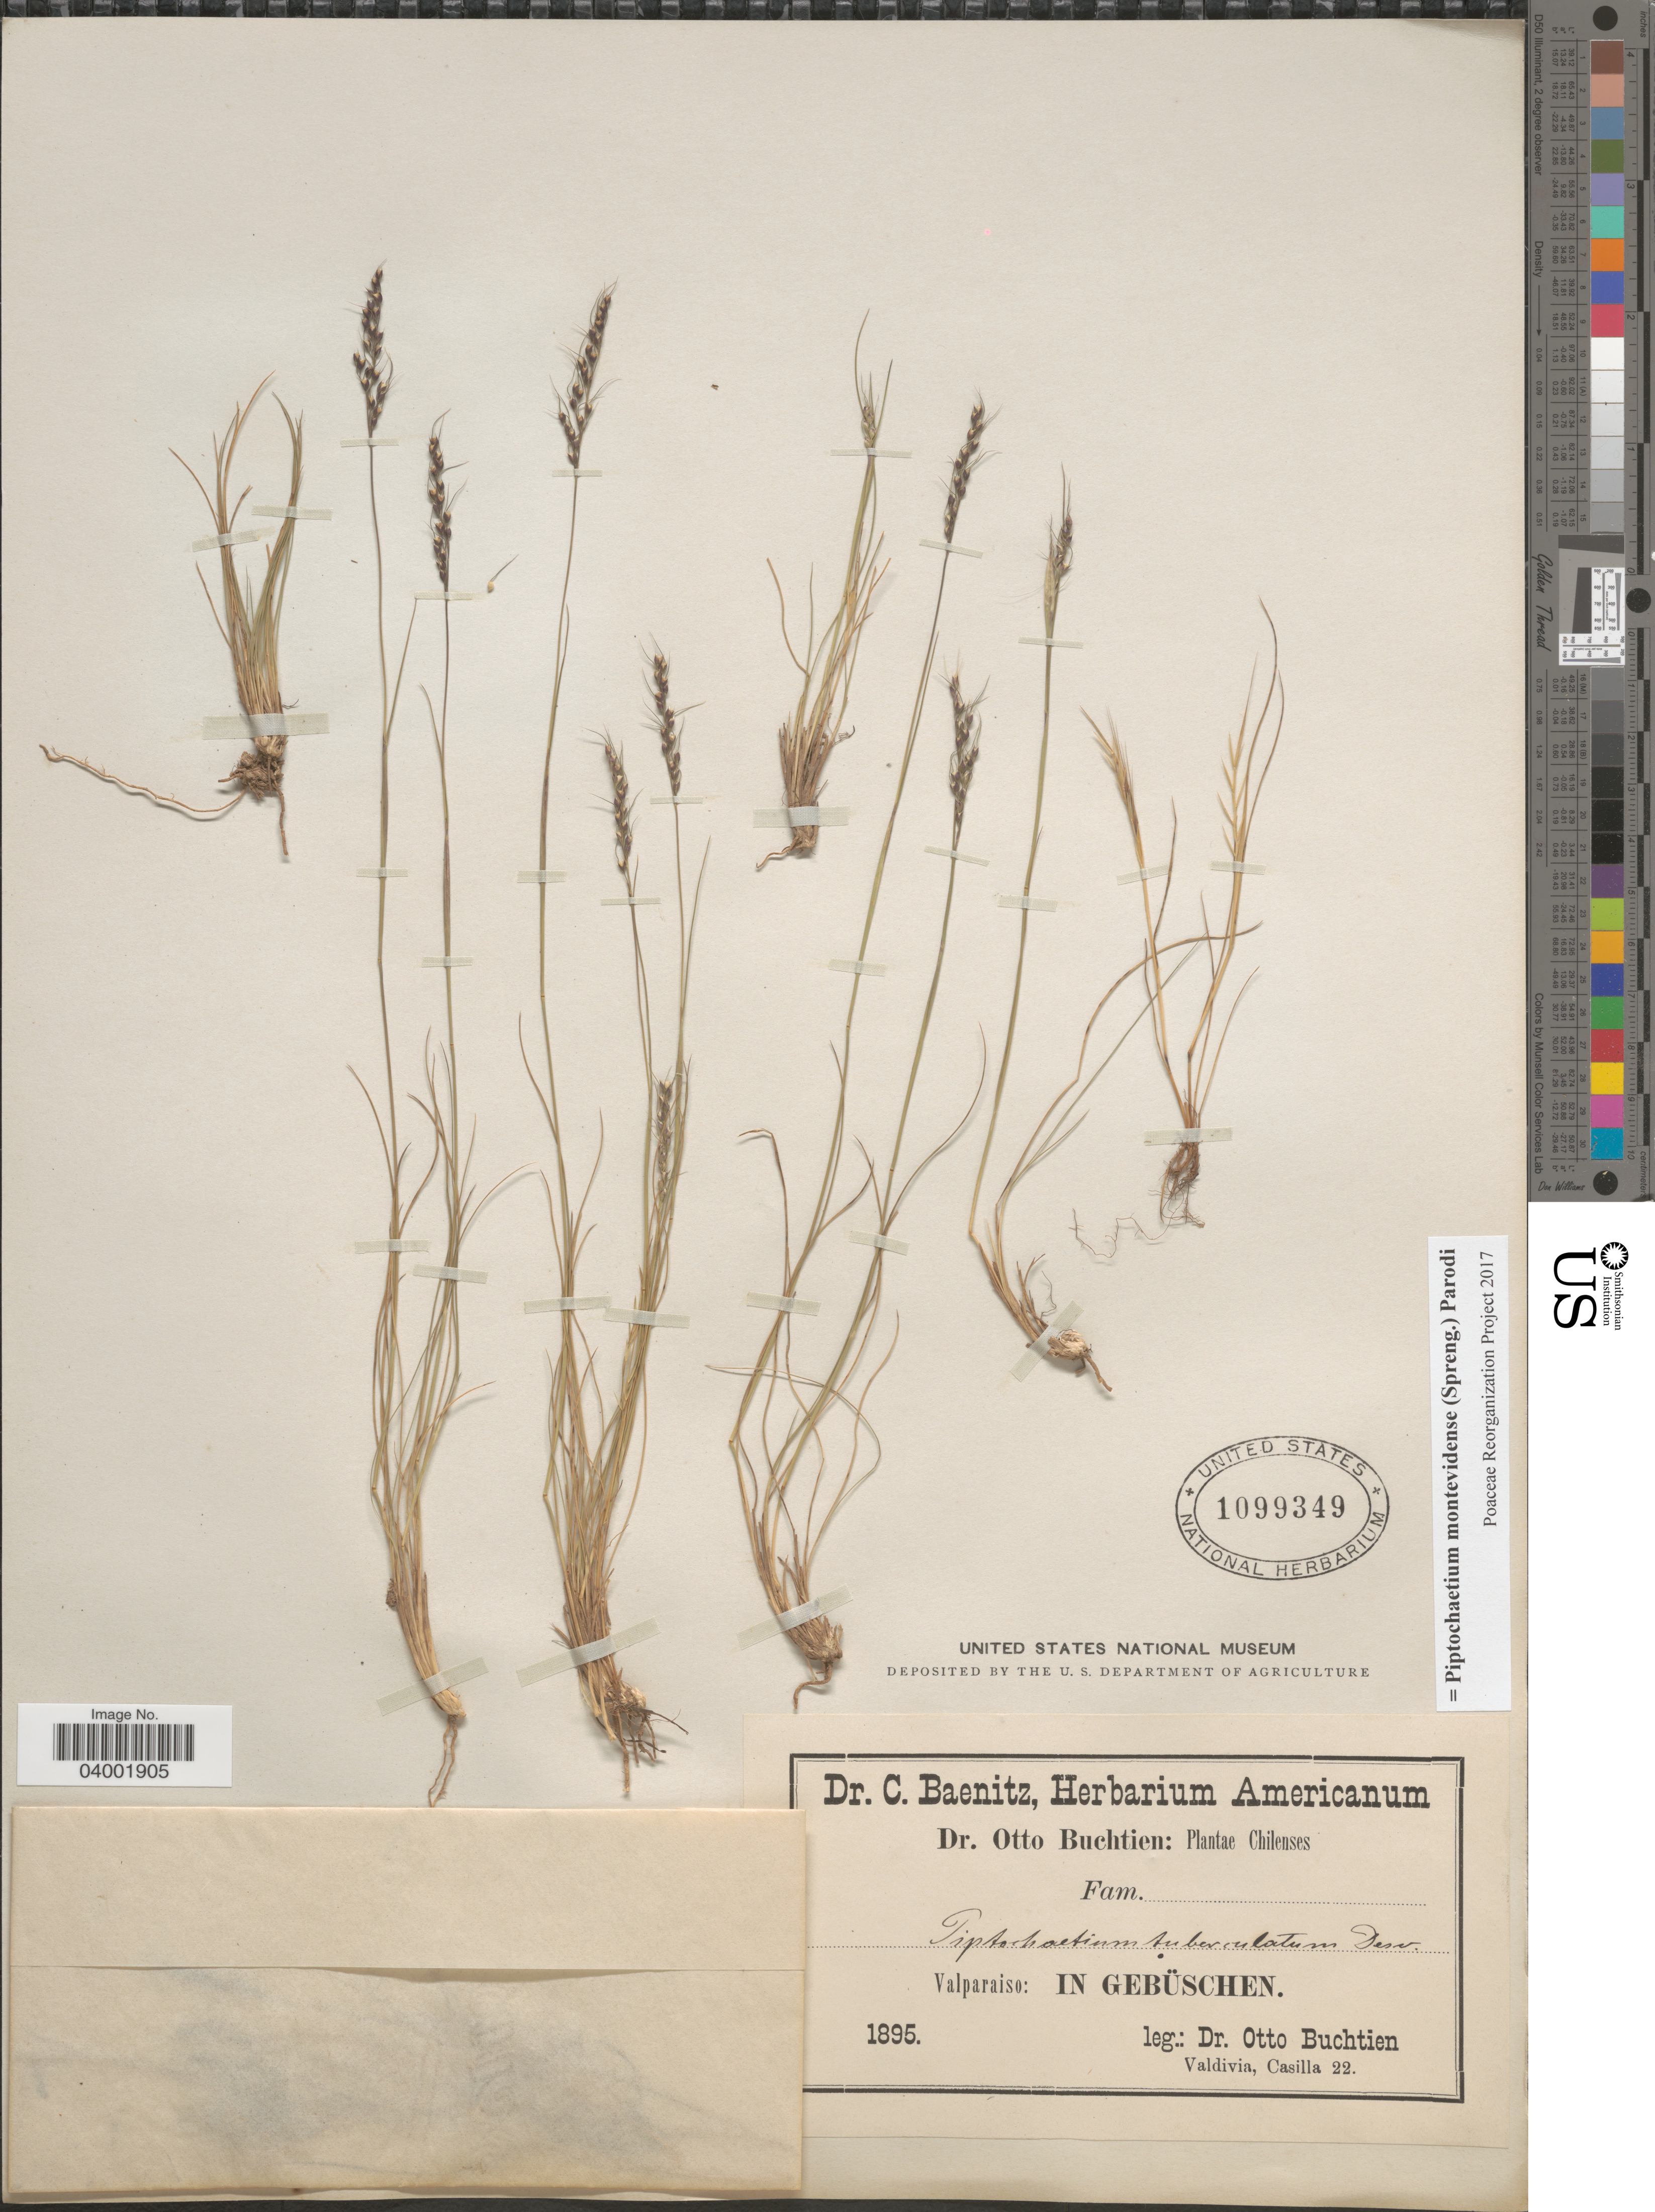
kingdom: Plantae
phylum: Tracheophyta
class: Liliopsida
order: Poales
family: Poaceae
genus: Piptochaetium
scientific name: Piptochaetium montevidense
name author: (Spreng.) Parodi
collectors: O. Buchtien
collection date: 1895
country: Chile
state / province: Valparaíso (V)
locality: Valparaiso: In Gebüschen.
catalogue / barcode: US 1099349